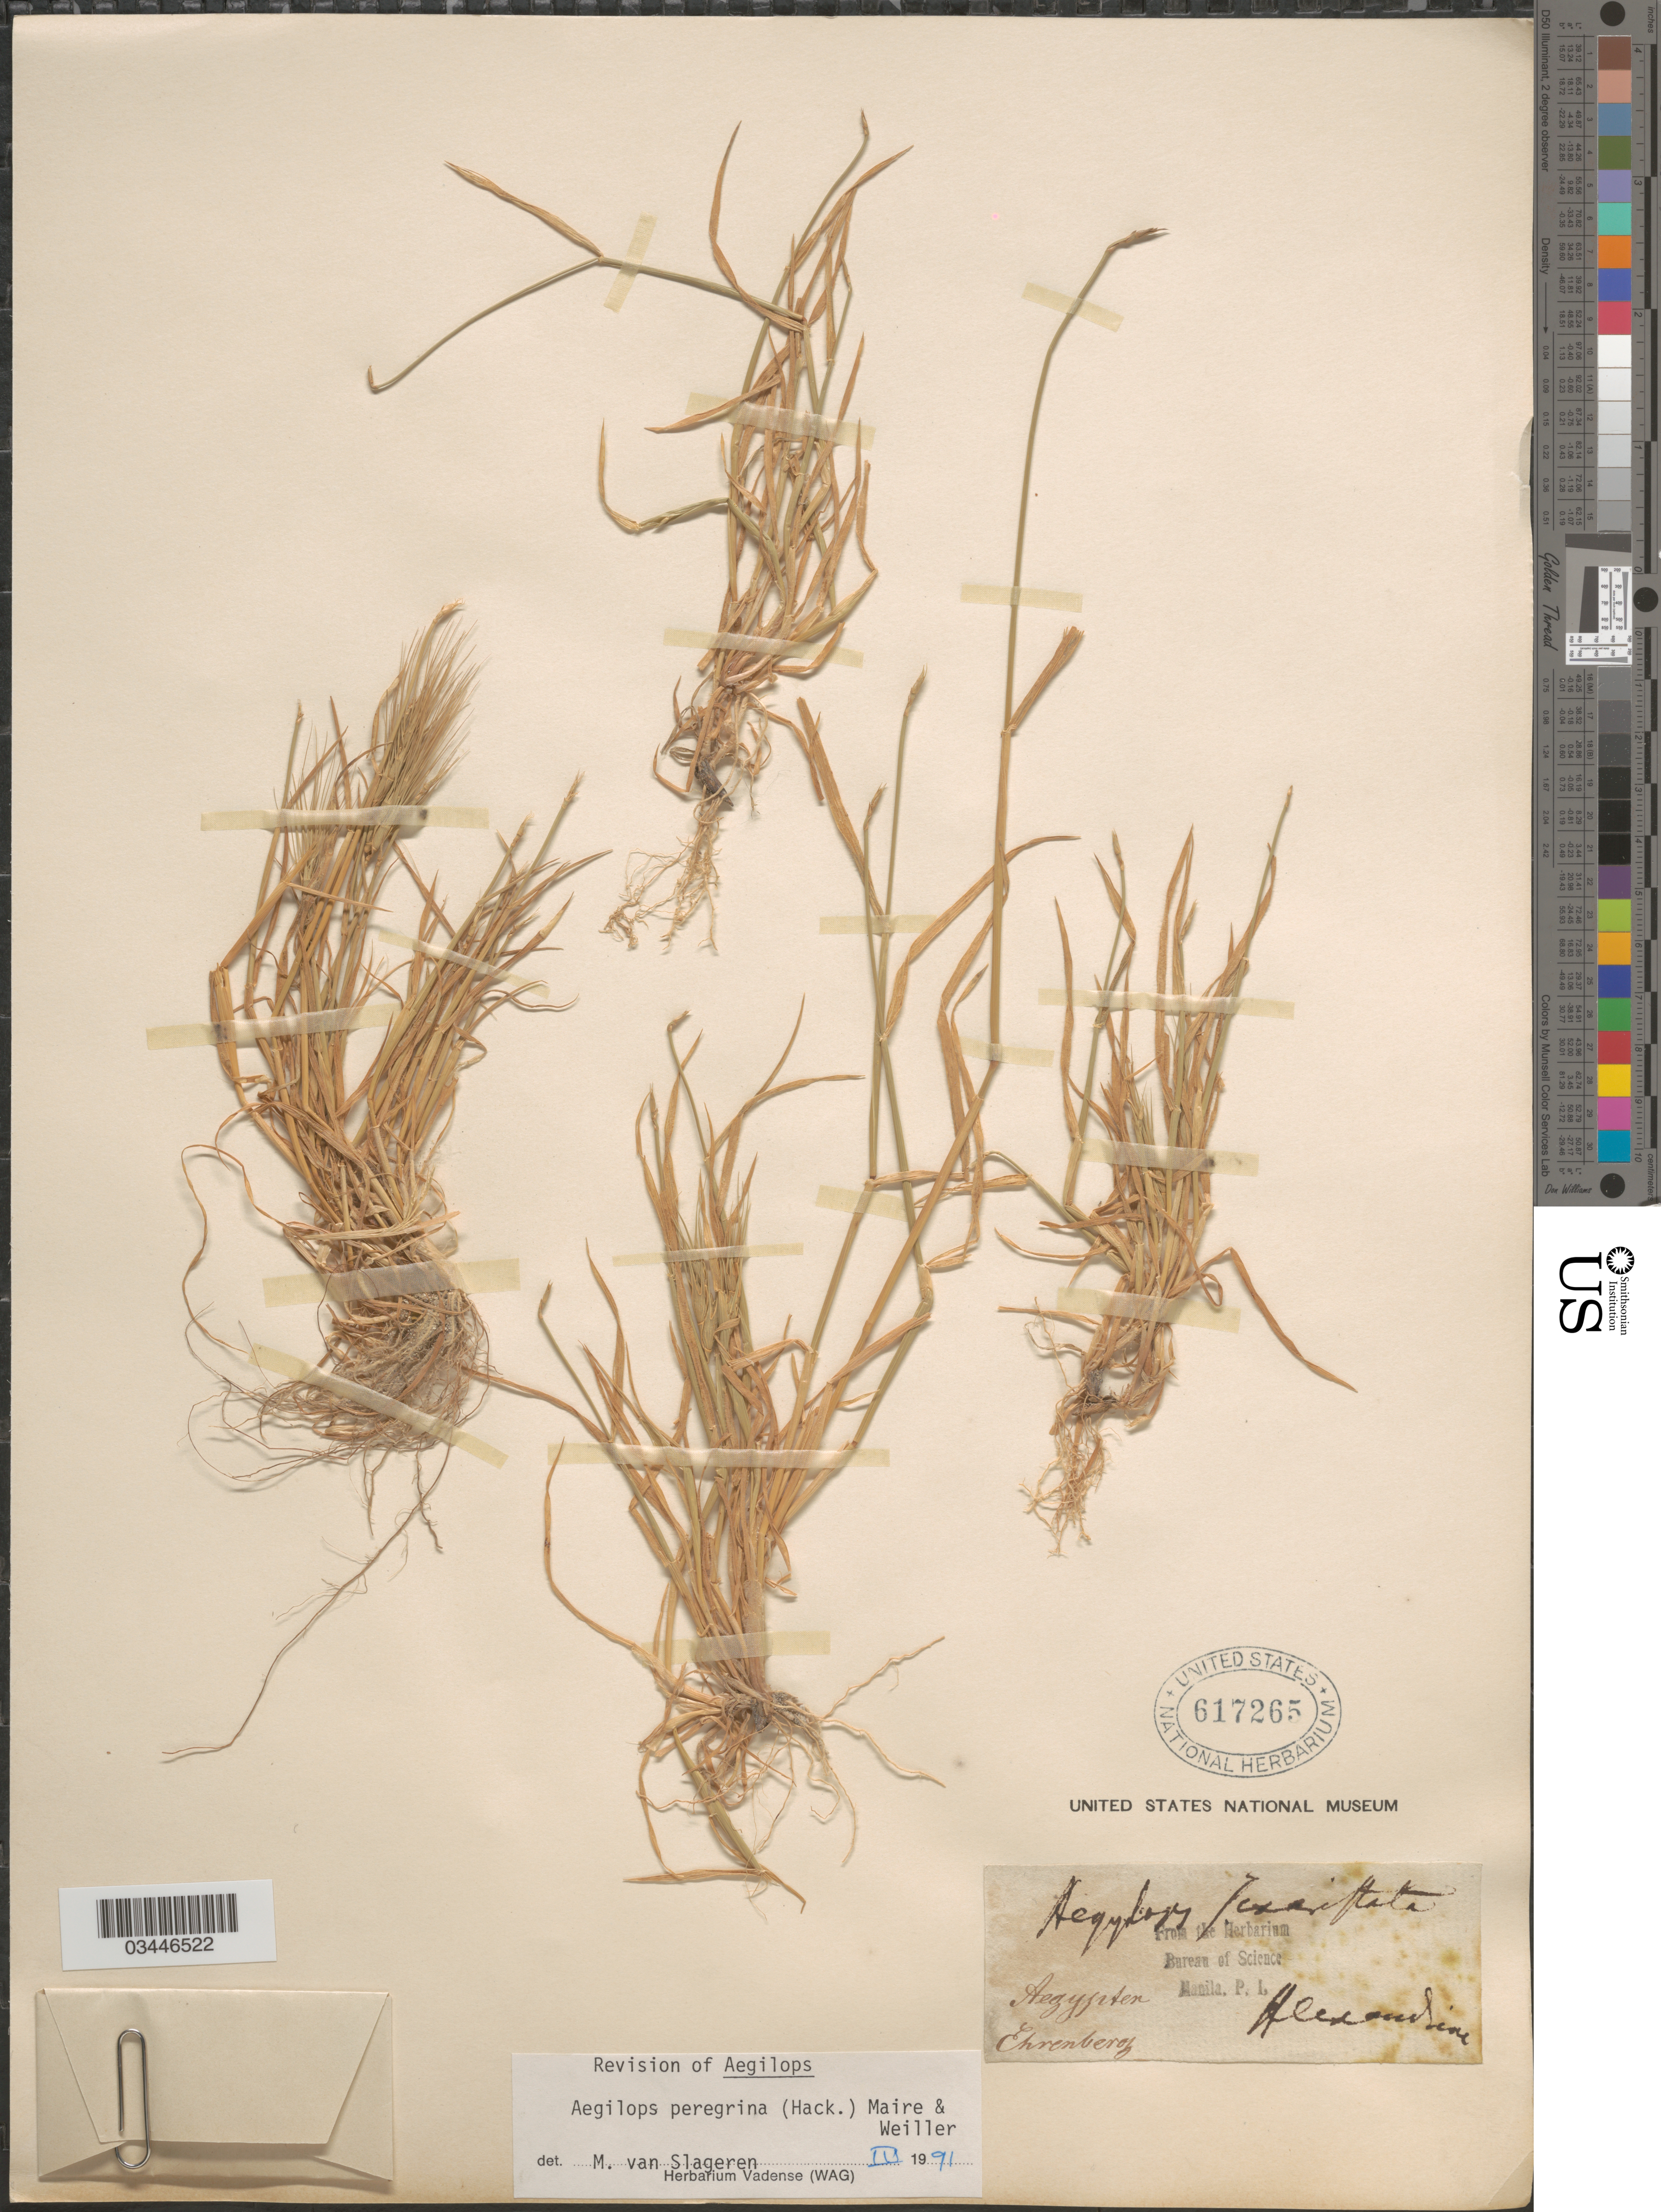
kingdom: Plantae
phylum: Tracheophyta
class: Liliopsida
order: Poales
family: Poaceae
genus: Aegilops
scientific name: Aegilops peregrina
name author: (Hack.) Eig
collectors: -. Ehrenberg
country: Egypt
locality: Aegypten. Alexandriae.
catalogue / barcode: US 617265